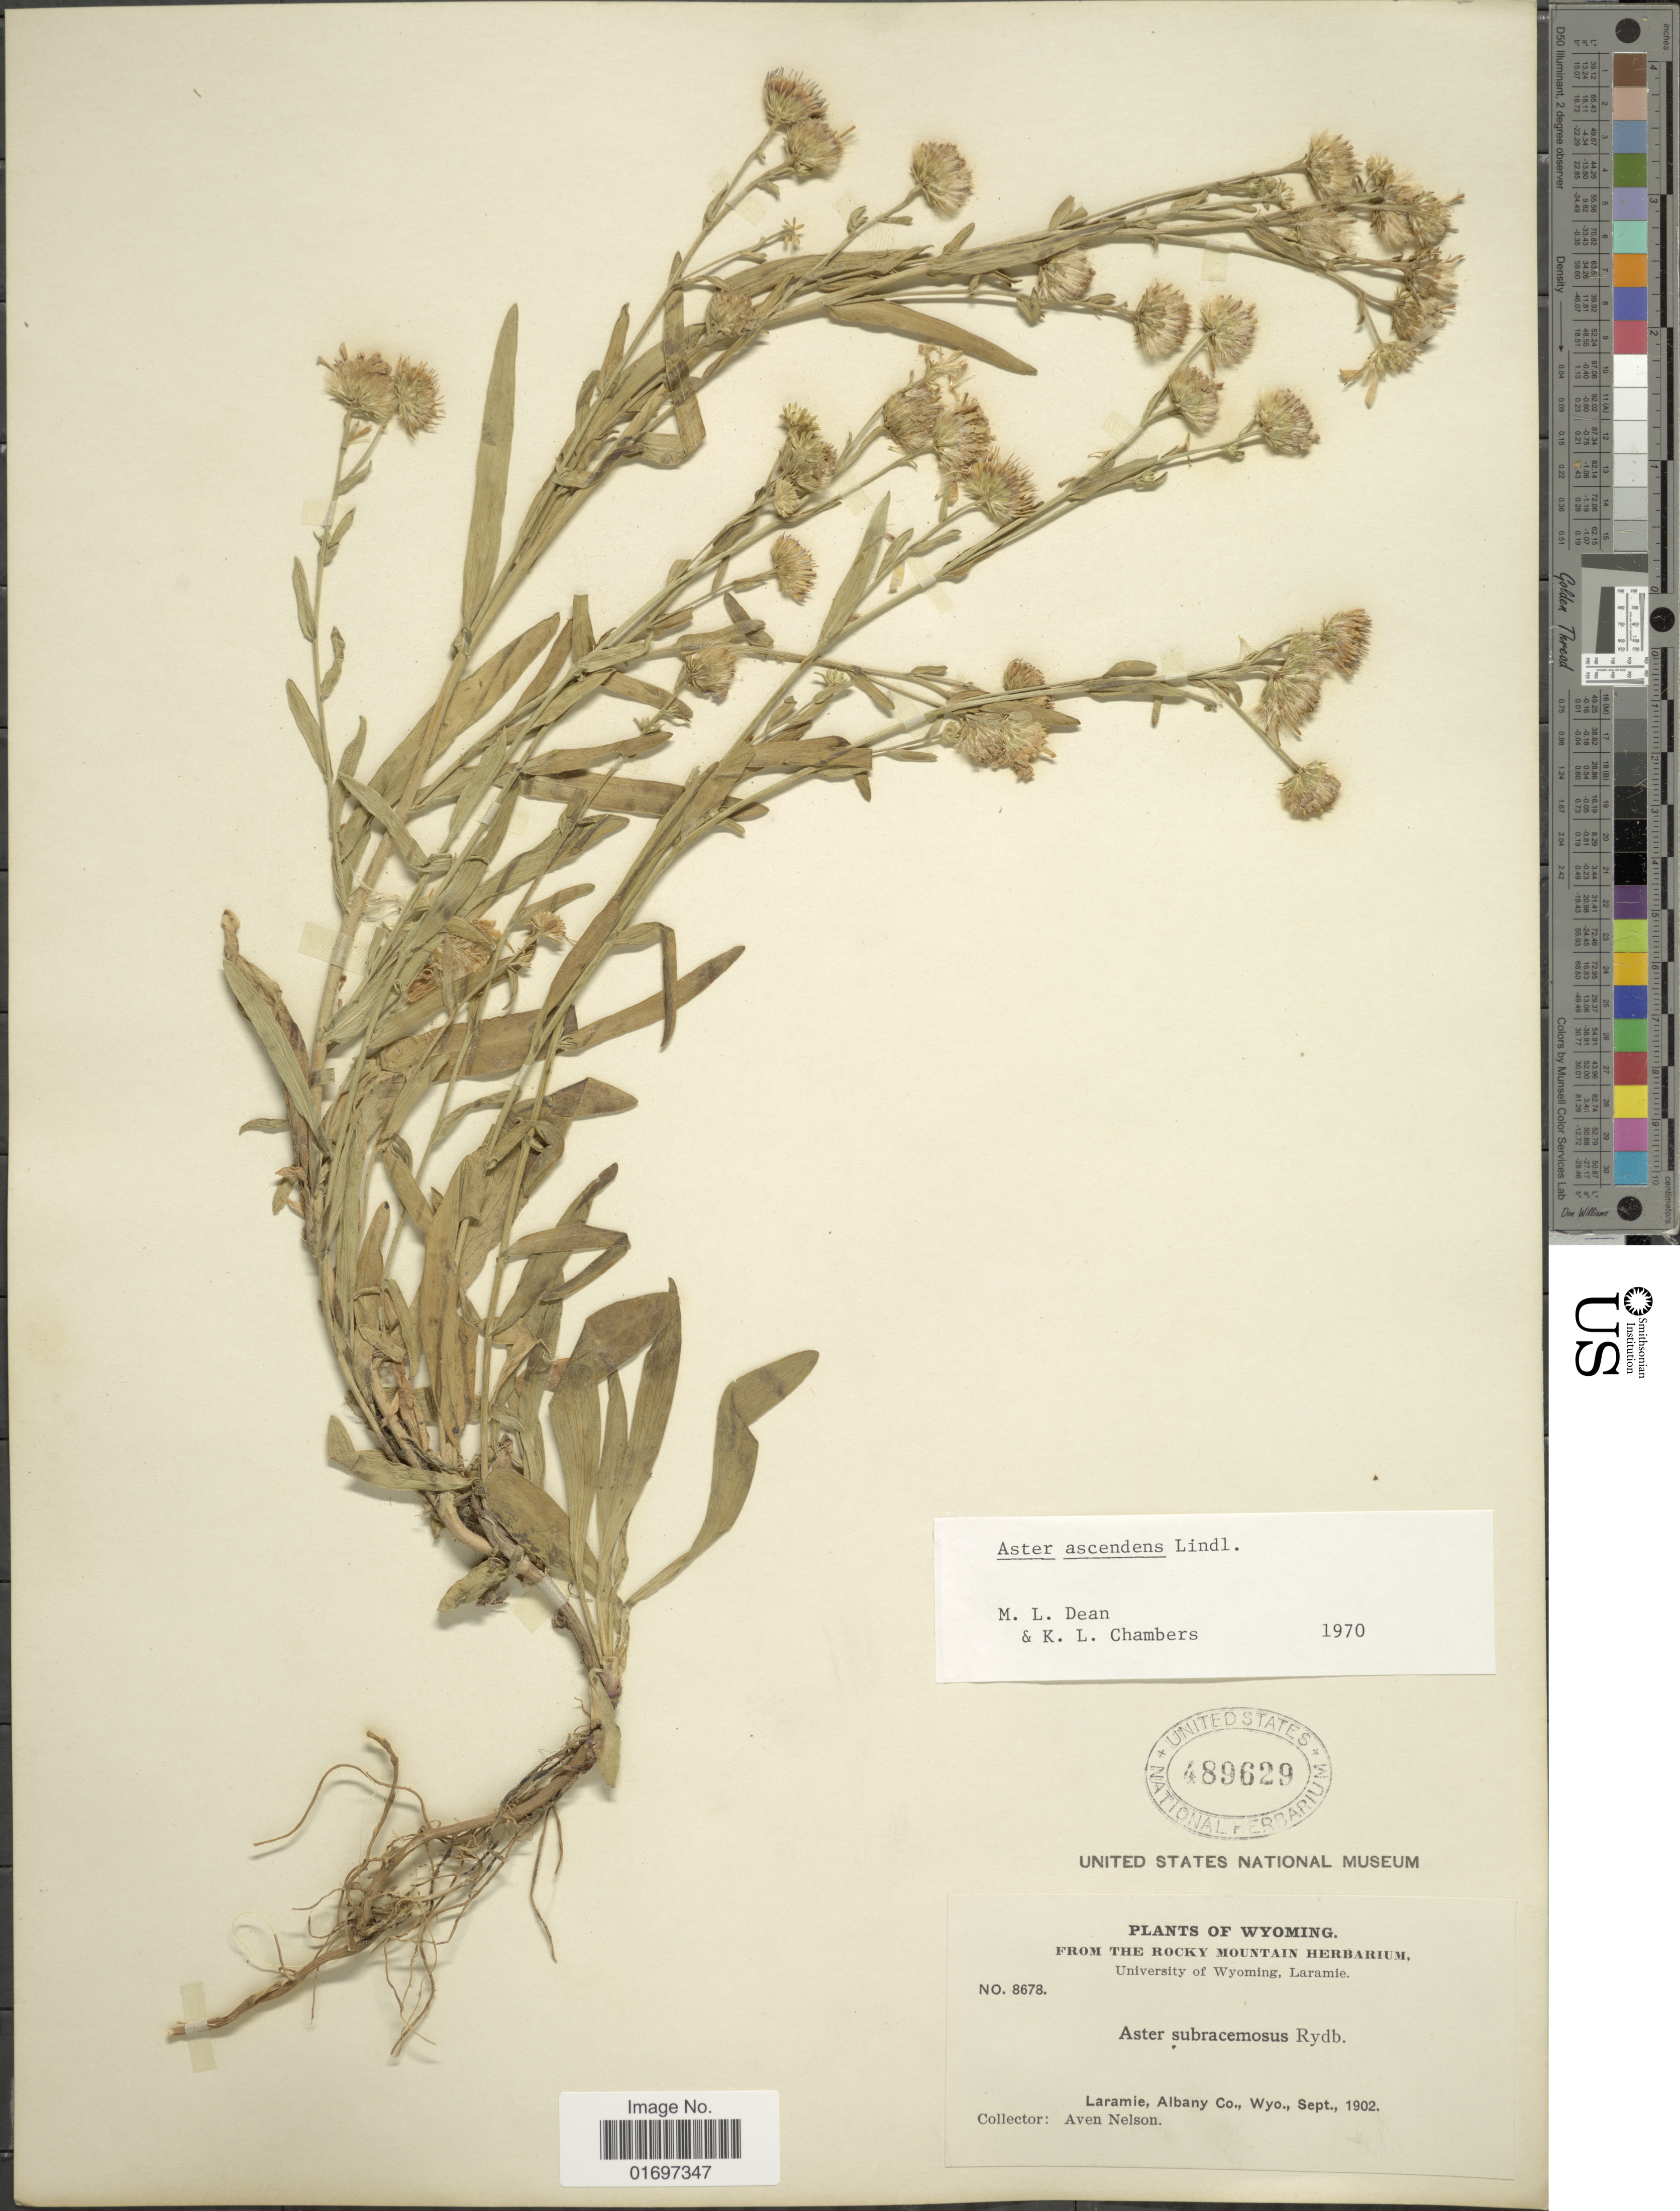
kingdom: Plantae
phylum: Tracheophyta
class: Magnoliopsida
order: Asterales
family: Asteraceae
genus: Symphyotrichum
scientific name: Symphyotrichum ascendens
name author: (Lindl.) G.L. Nesom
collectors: A. Nelson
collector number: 8678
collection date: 1902-09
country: United States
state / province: Wyoming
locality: Wyoming. Laramie, Albany Co.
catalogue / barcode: US 489629